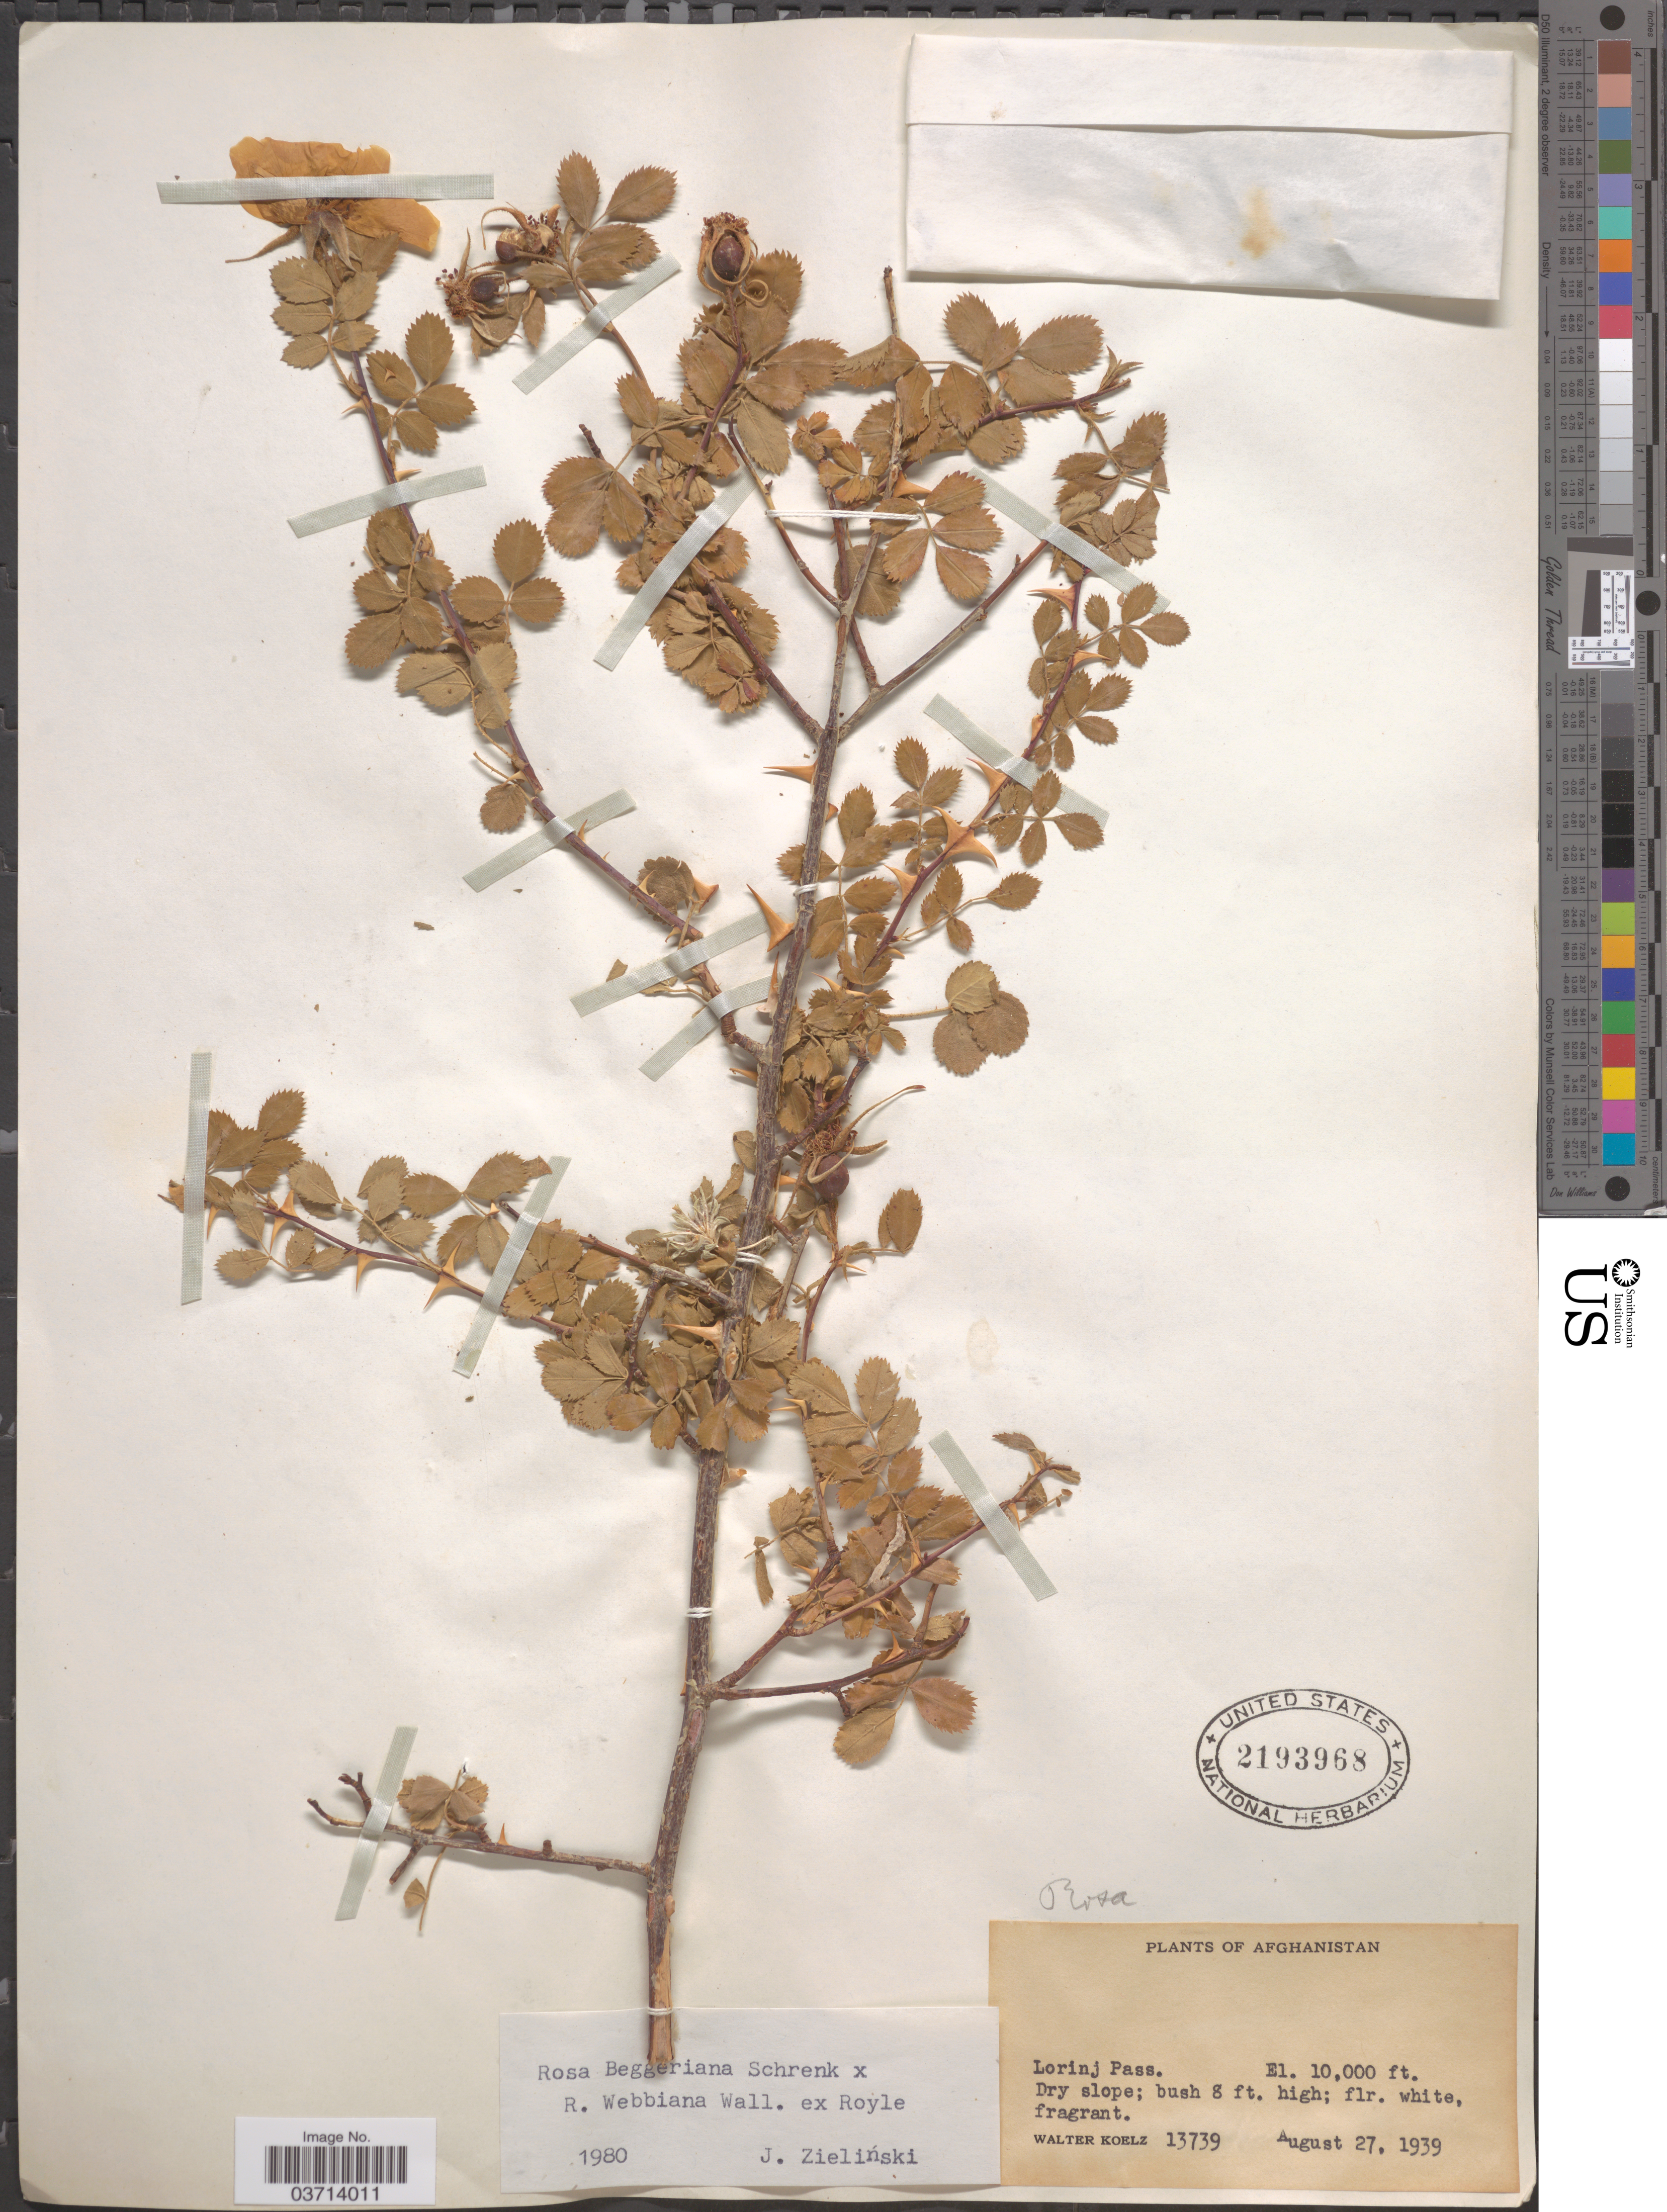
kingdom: Plantae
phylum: Tracheophyta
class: Magnoliopsida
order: Rosales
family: Rosaceae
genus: Rosa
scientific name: Rosa beggeriana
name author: Schrenk ex Fisch. & C.A. Mey.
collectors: W. N. Koelz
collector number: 13739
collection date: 1939-08-27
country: Afghanistan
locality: Lorinj Pass.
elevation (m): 3048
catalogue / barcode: US 2193968